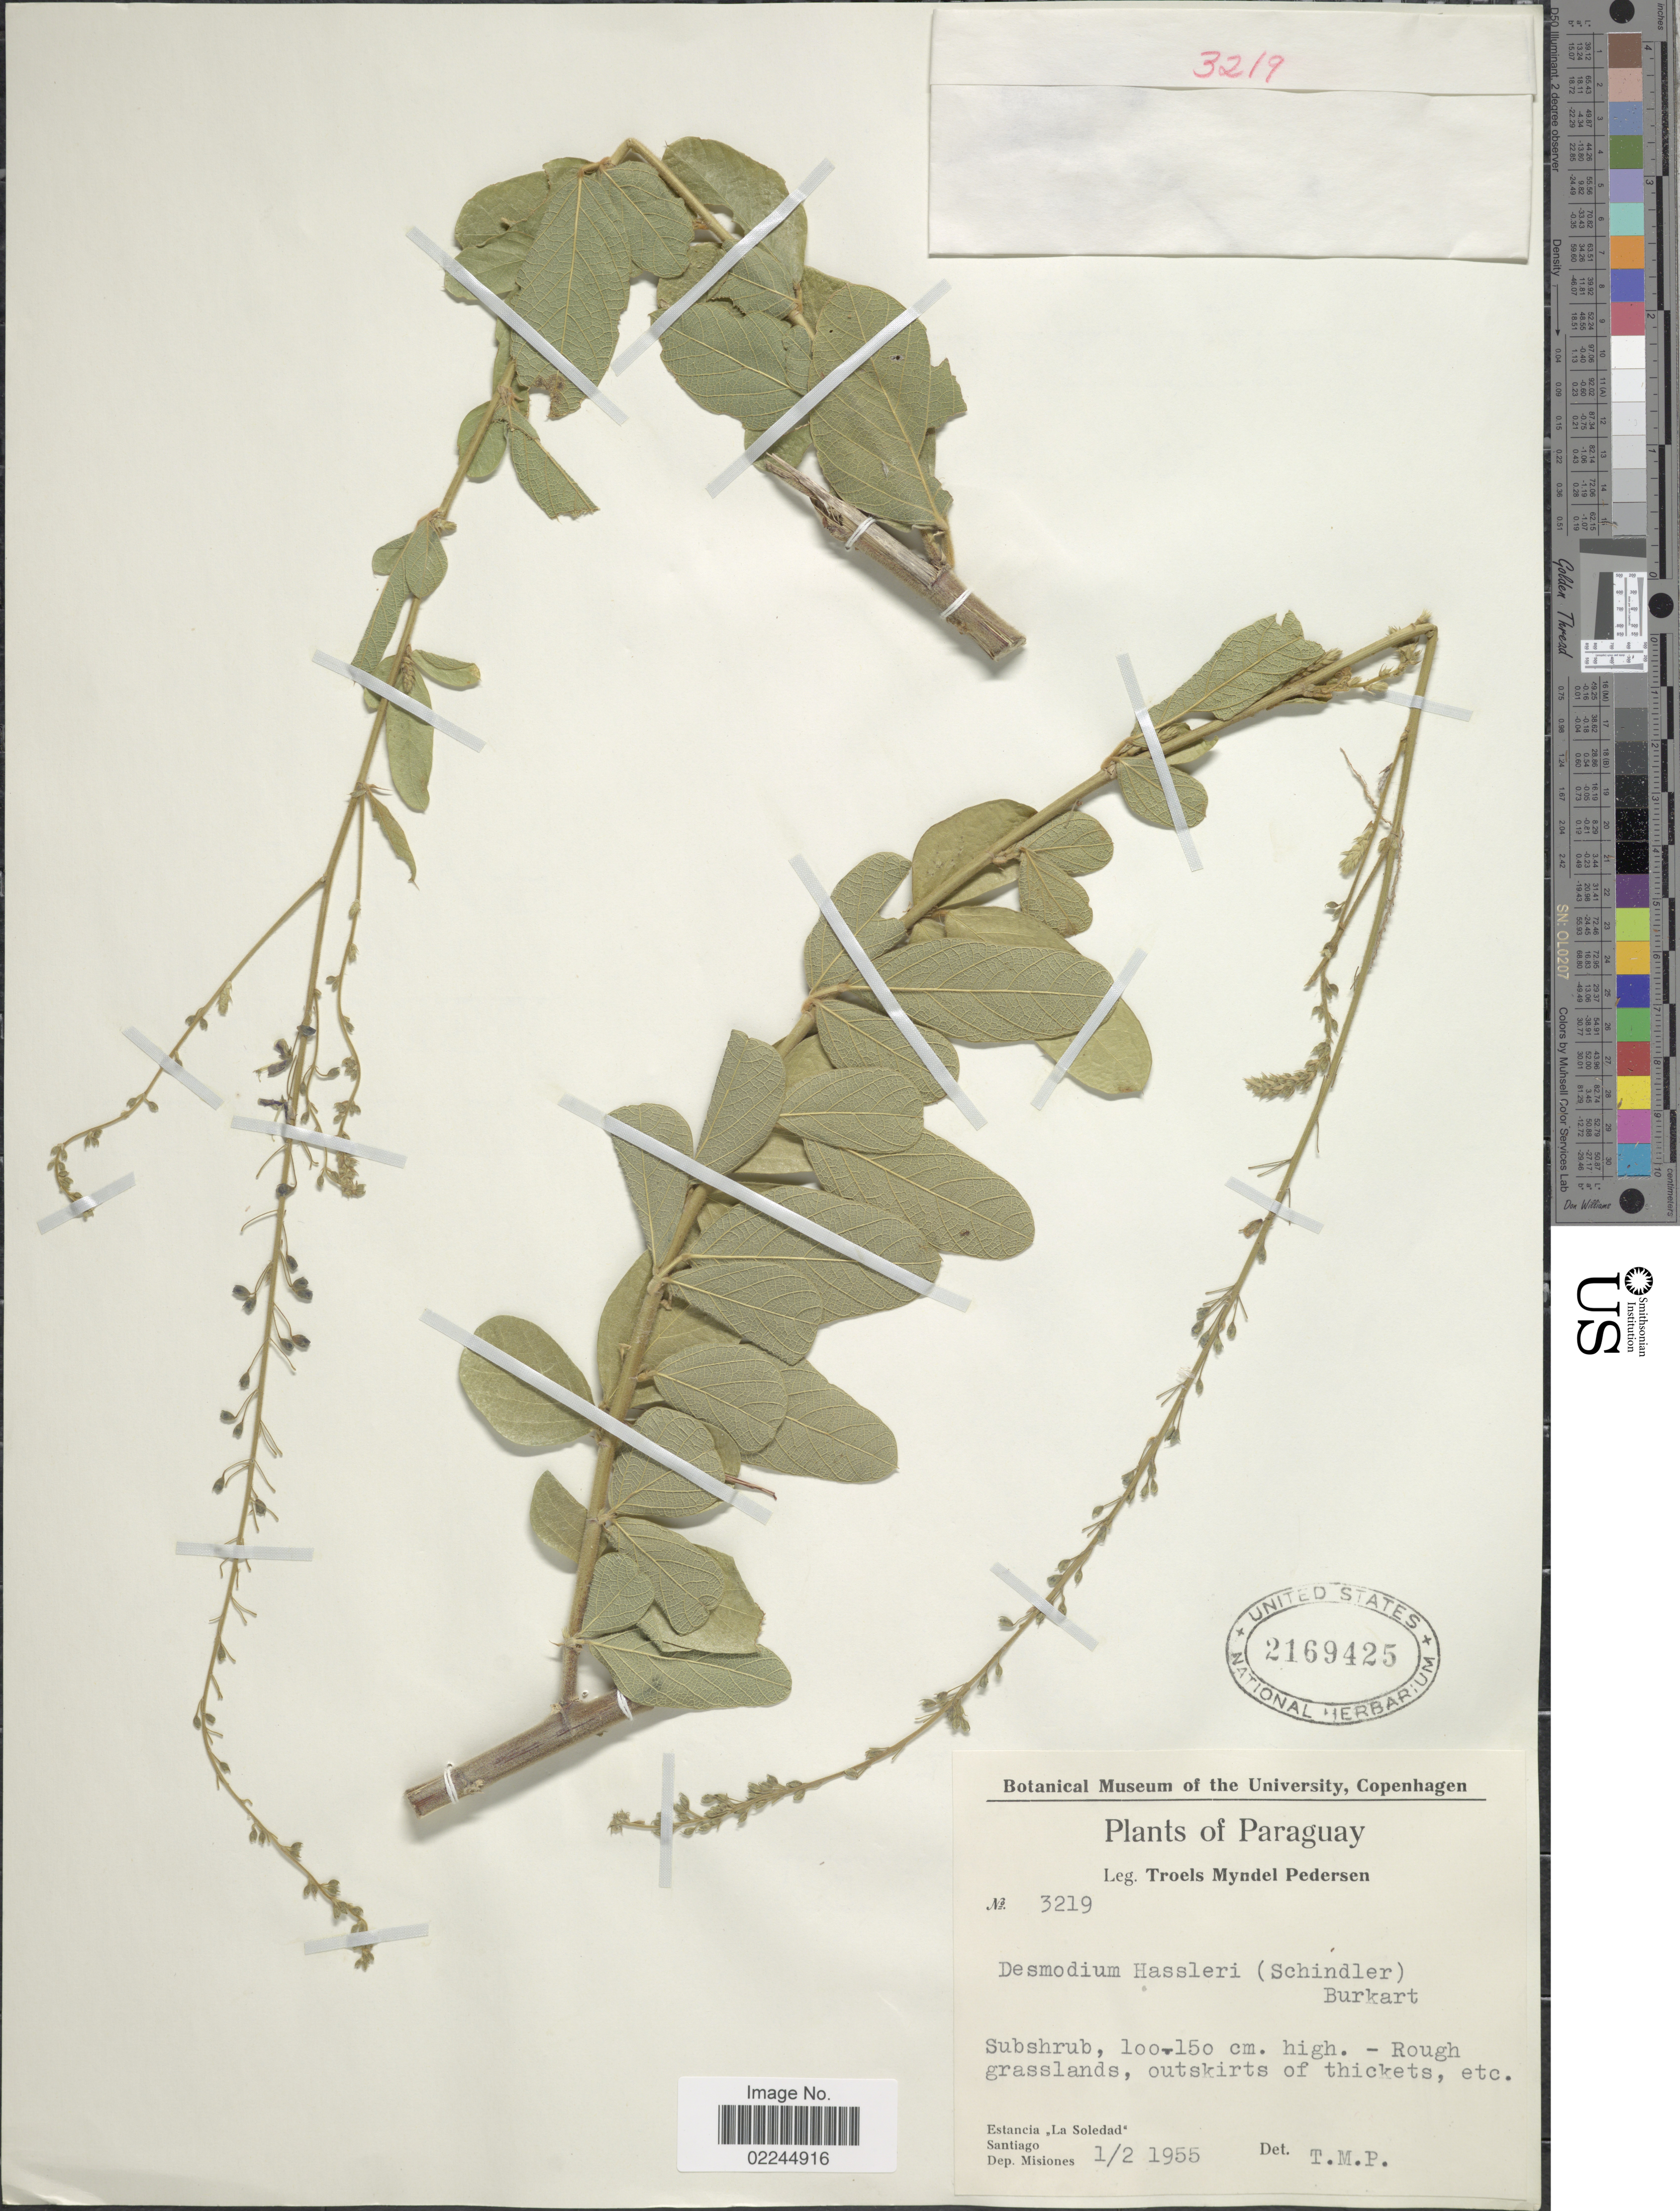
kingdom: Plantae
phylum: Tracheophyta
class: Magnoliopsida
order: Fabales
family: Fabaceae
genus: Desmodium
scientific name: Desmodium hassleri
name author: (Schindl.) Burkart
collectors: T. Pederson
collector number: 3219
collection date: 1955-02-01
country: Paraguay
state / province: Misiones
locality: Estancia La Soledad, Santiago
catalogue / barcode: US 2169425